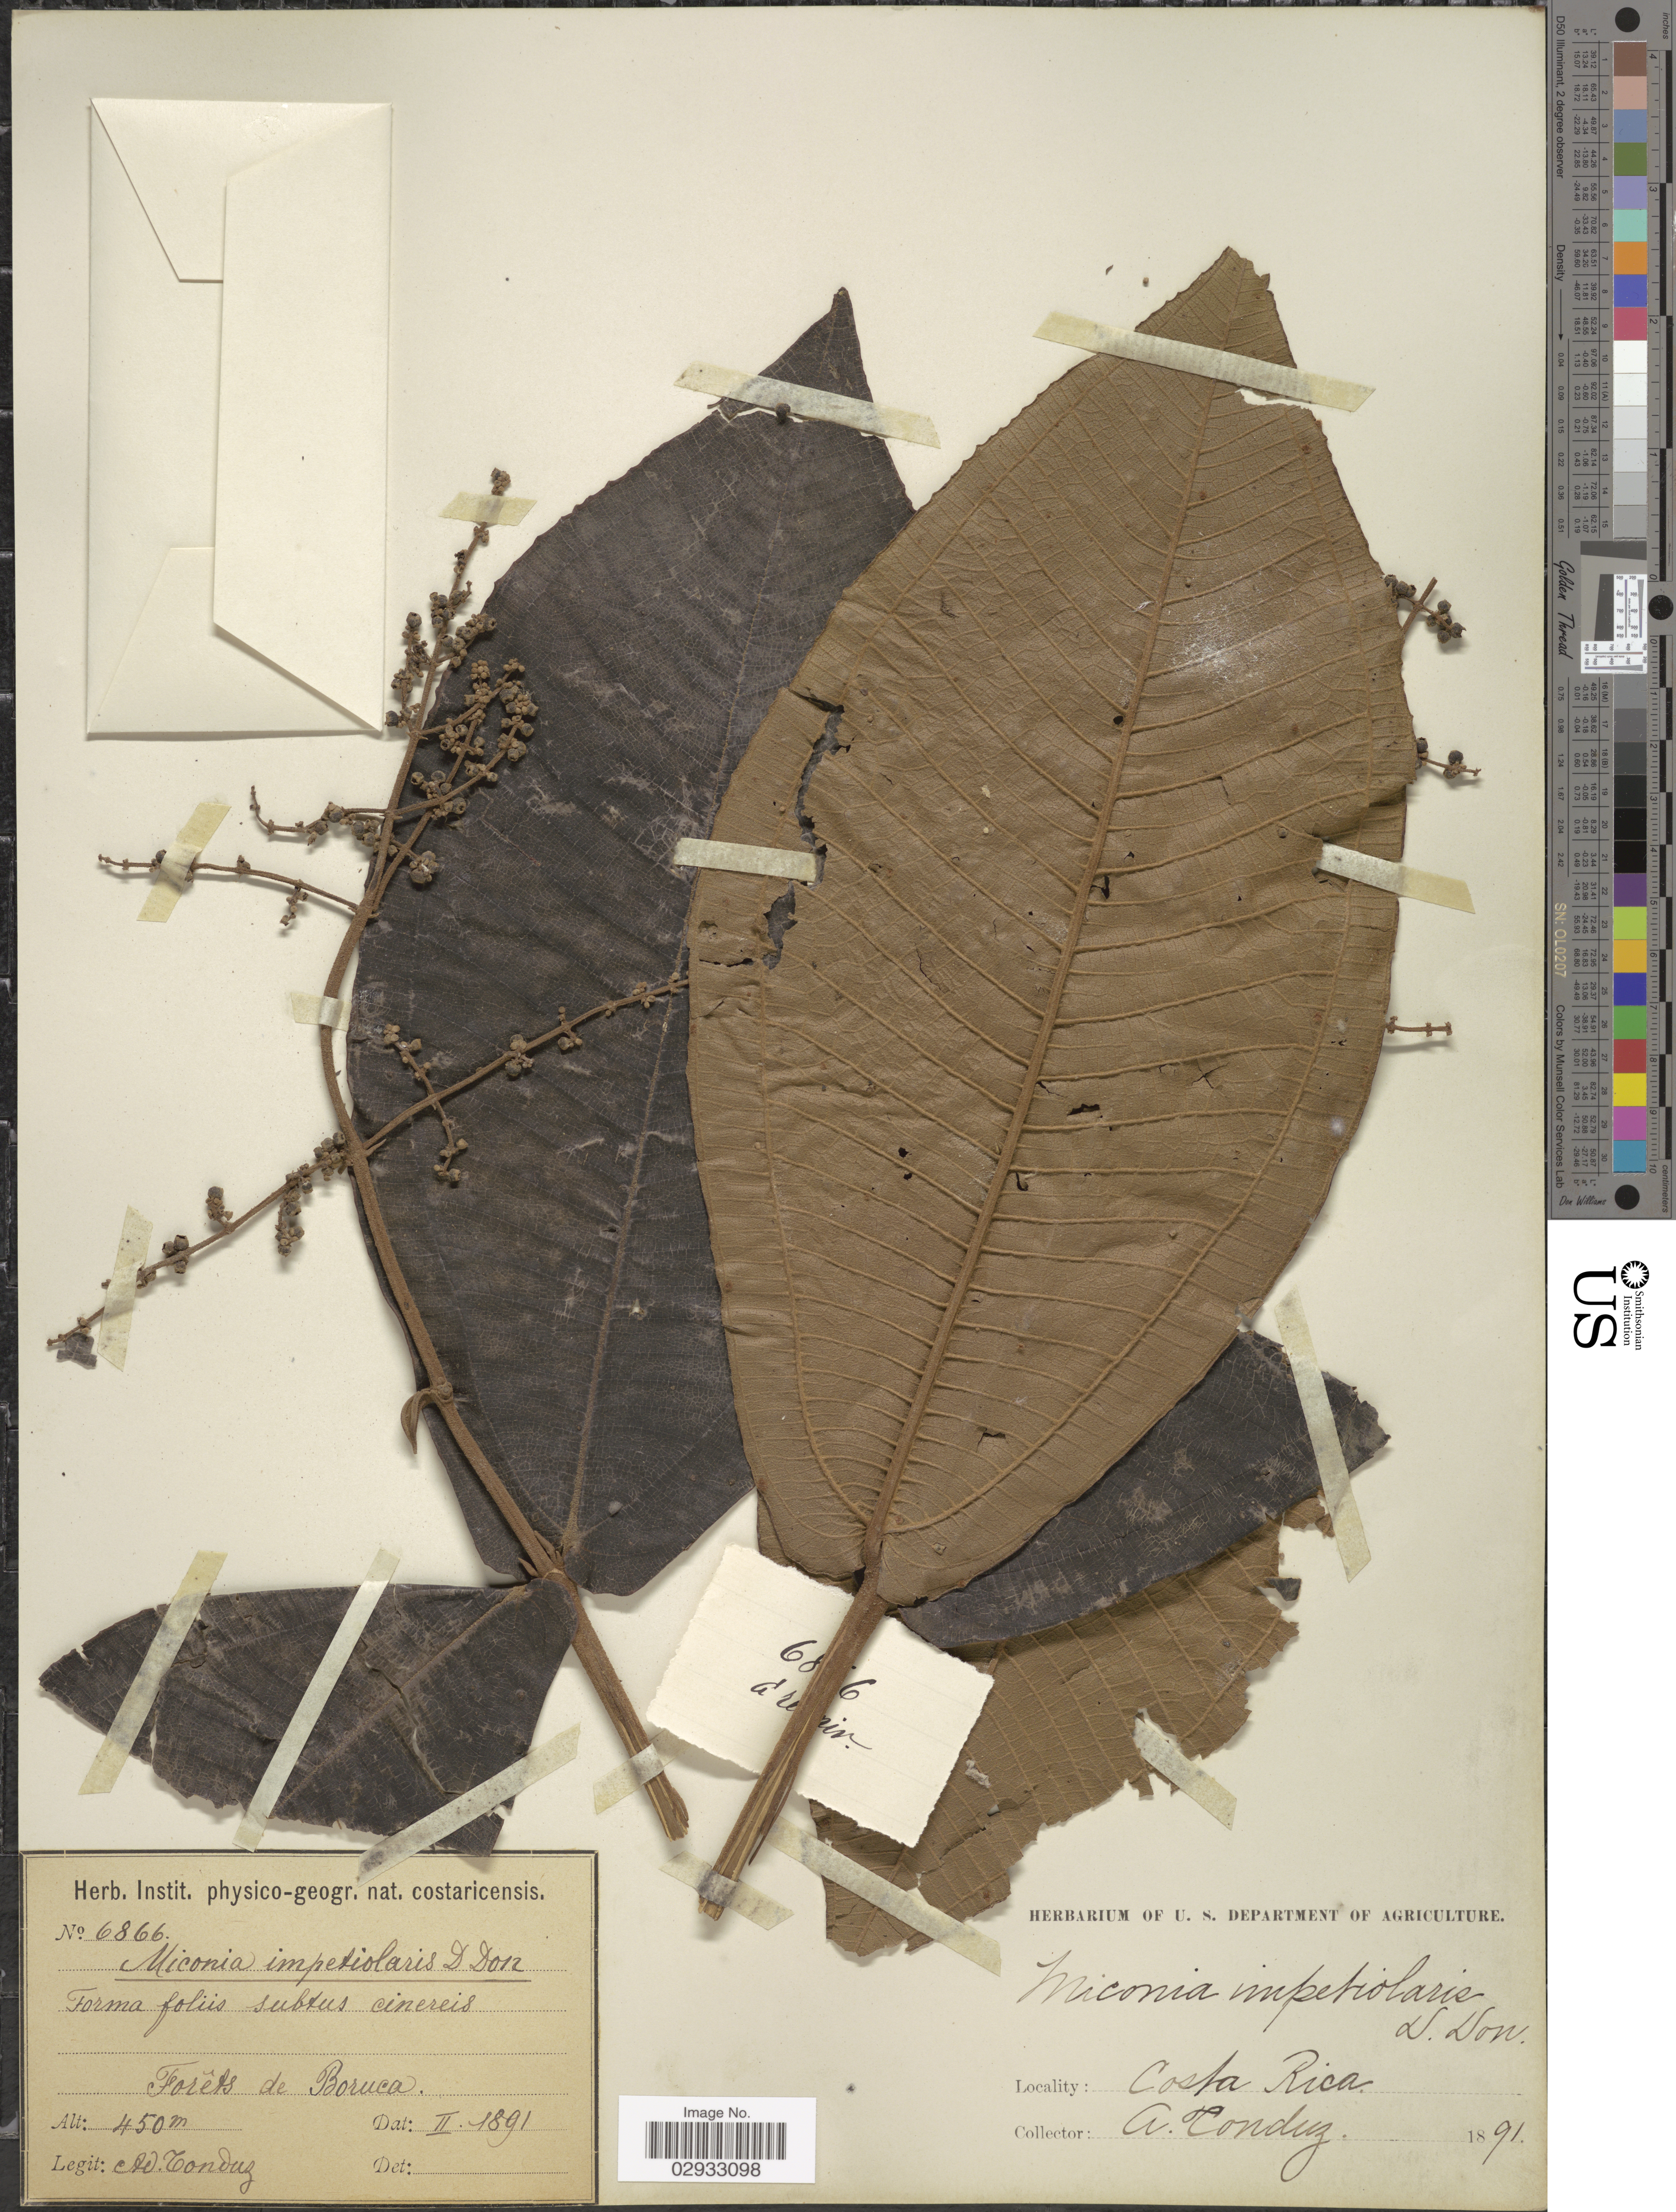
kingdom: Plantae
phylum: Tracheophyta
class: Magnoliopsida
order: Myrtales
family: Melastomataceae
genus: Miconia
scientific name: Miconia impetiolaris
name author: (Sw.) D. Don ex DC.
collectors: A. Tonduz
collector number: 6866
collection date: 1891-02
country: Costa Rica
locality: Forêts de Boruca.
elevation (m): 450